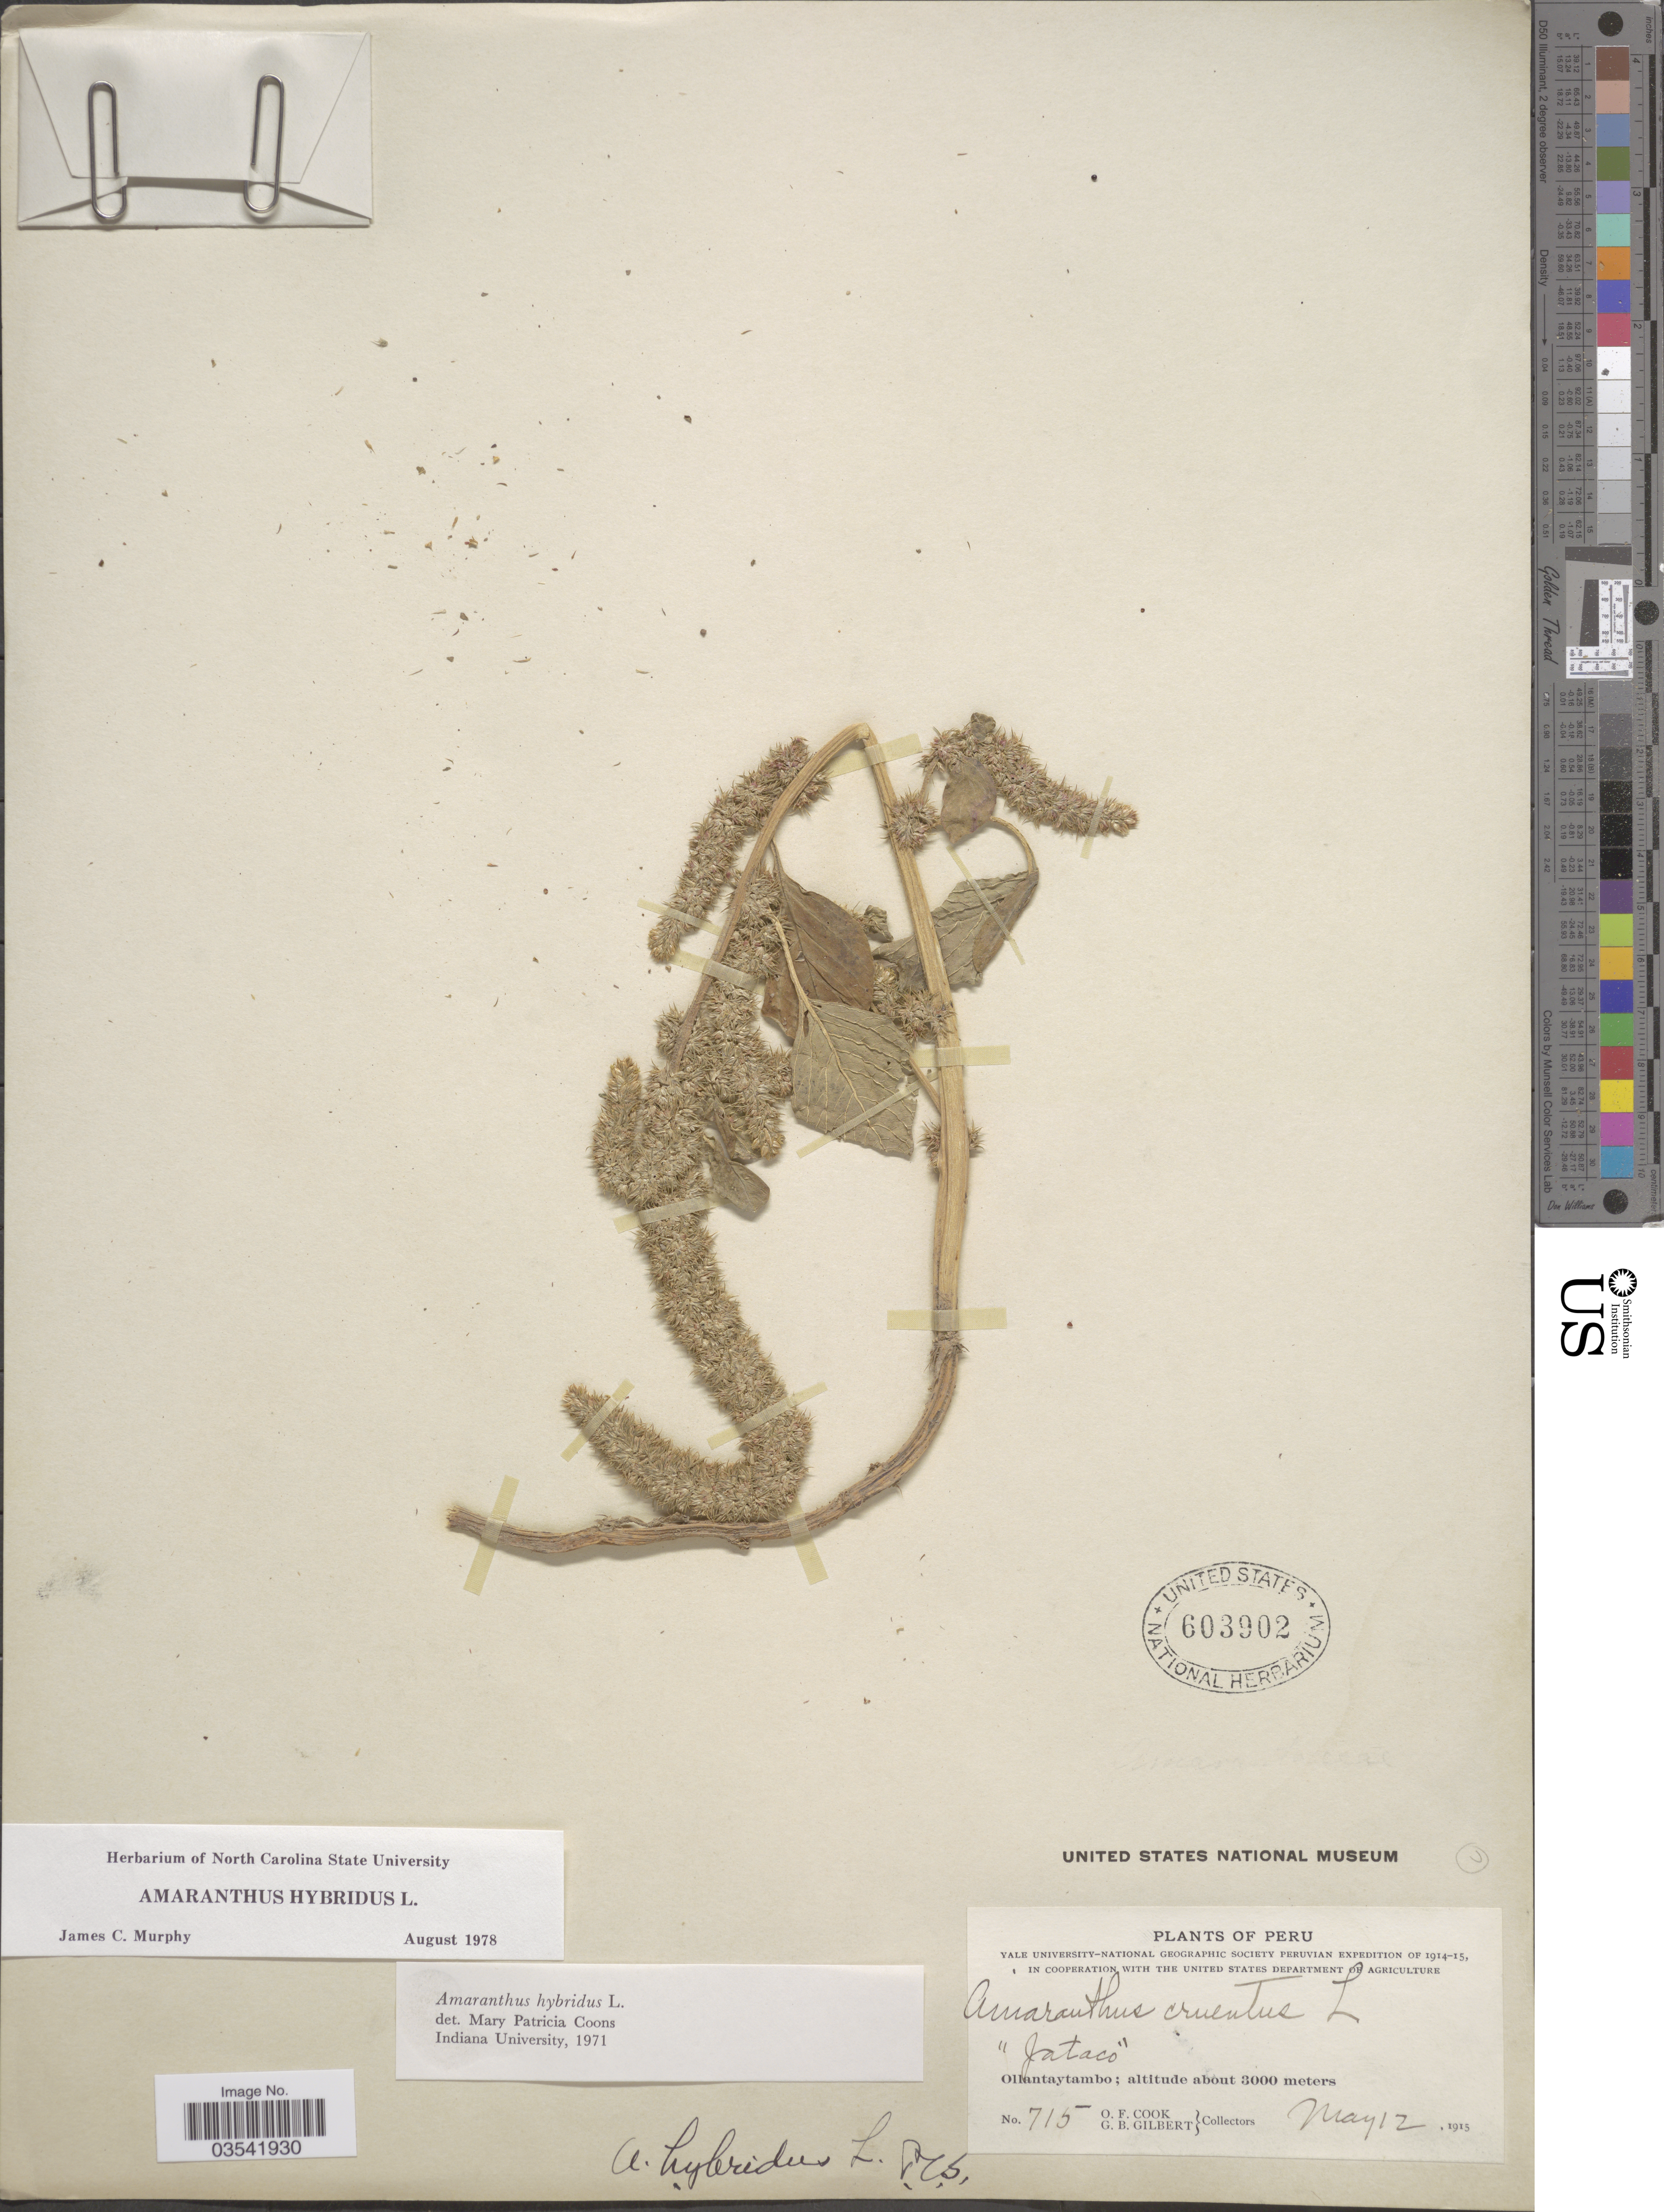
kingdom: Plantae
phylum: Tracheophyta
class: Magnoliopsida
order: Caryophyllales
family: Amaranthaceae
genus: Amaranthus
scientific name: Amaranthus hybridus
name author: L.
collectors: O. F. Cook & G. B. Gilbert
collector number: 715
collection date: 1915-05-12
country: Peru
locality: Ollantaytambo.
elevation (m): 3000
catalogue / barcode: US 603902